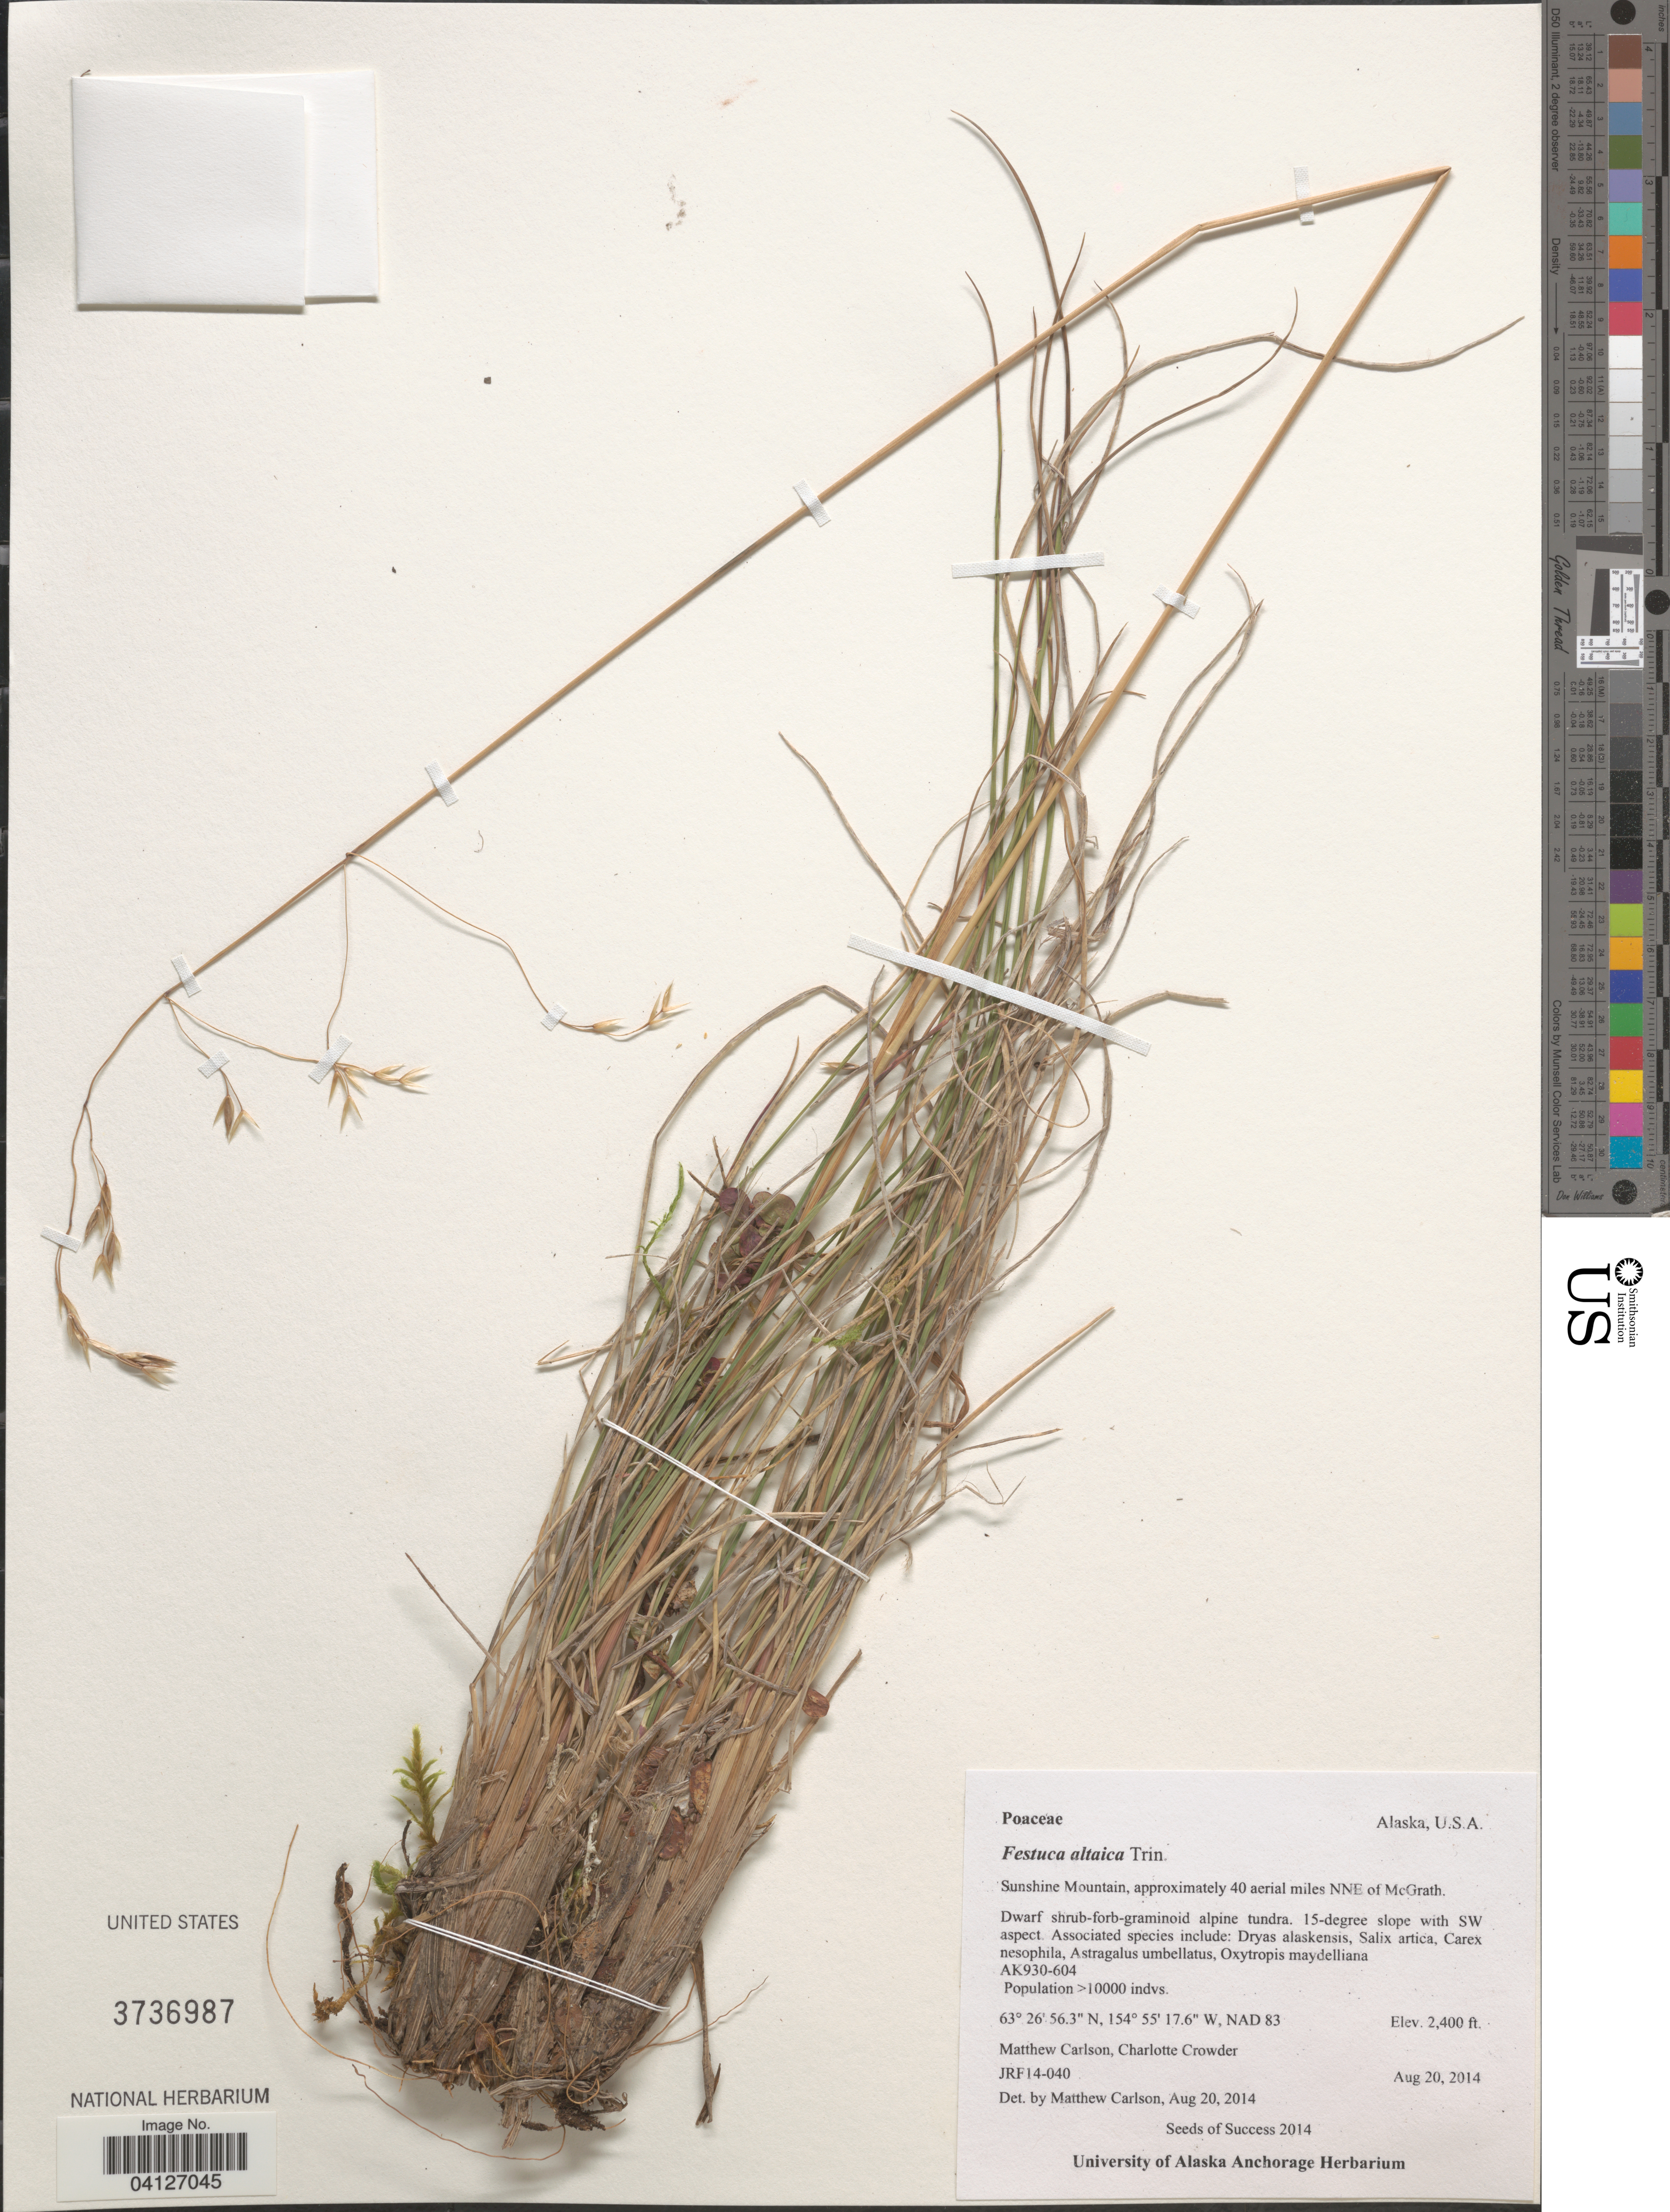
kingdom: Plantae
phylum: Tracheophyta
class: Liliopsida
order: Poales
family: Poaceae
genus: Festuca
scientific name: Festuca altaica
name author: Trin.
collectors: M. Carlson & C. Crowder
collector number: JRF14-040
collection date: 2014-08-20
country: United States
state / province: Alaska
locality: Sunshine Mountain, approximately 40 aerial miles NNE of McGrath. NAD 83.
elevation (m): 732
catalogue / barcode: US 3736987